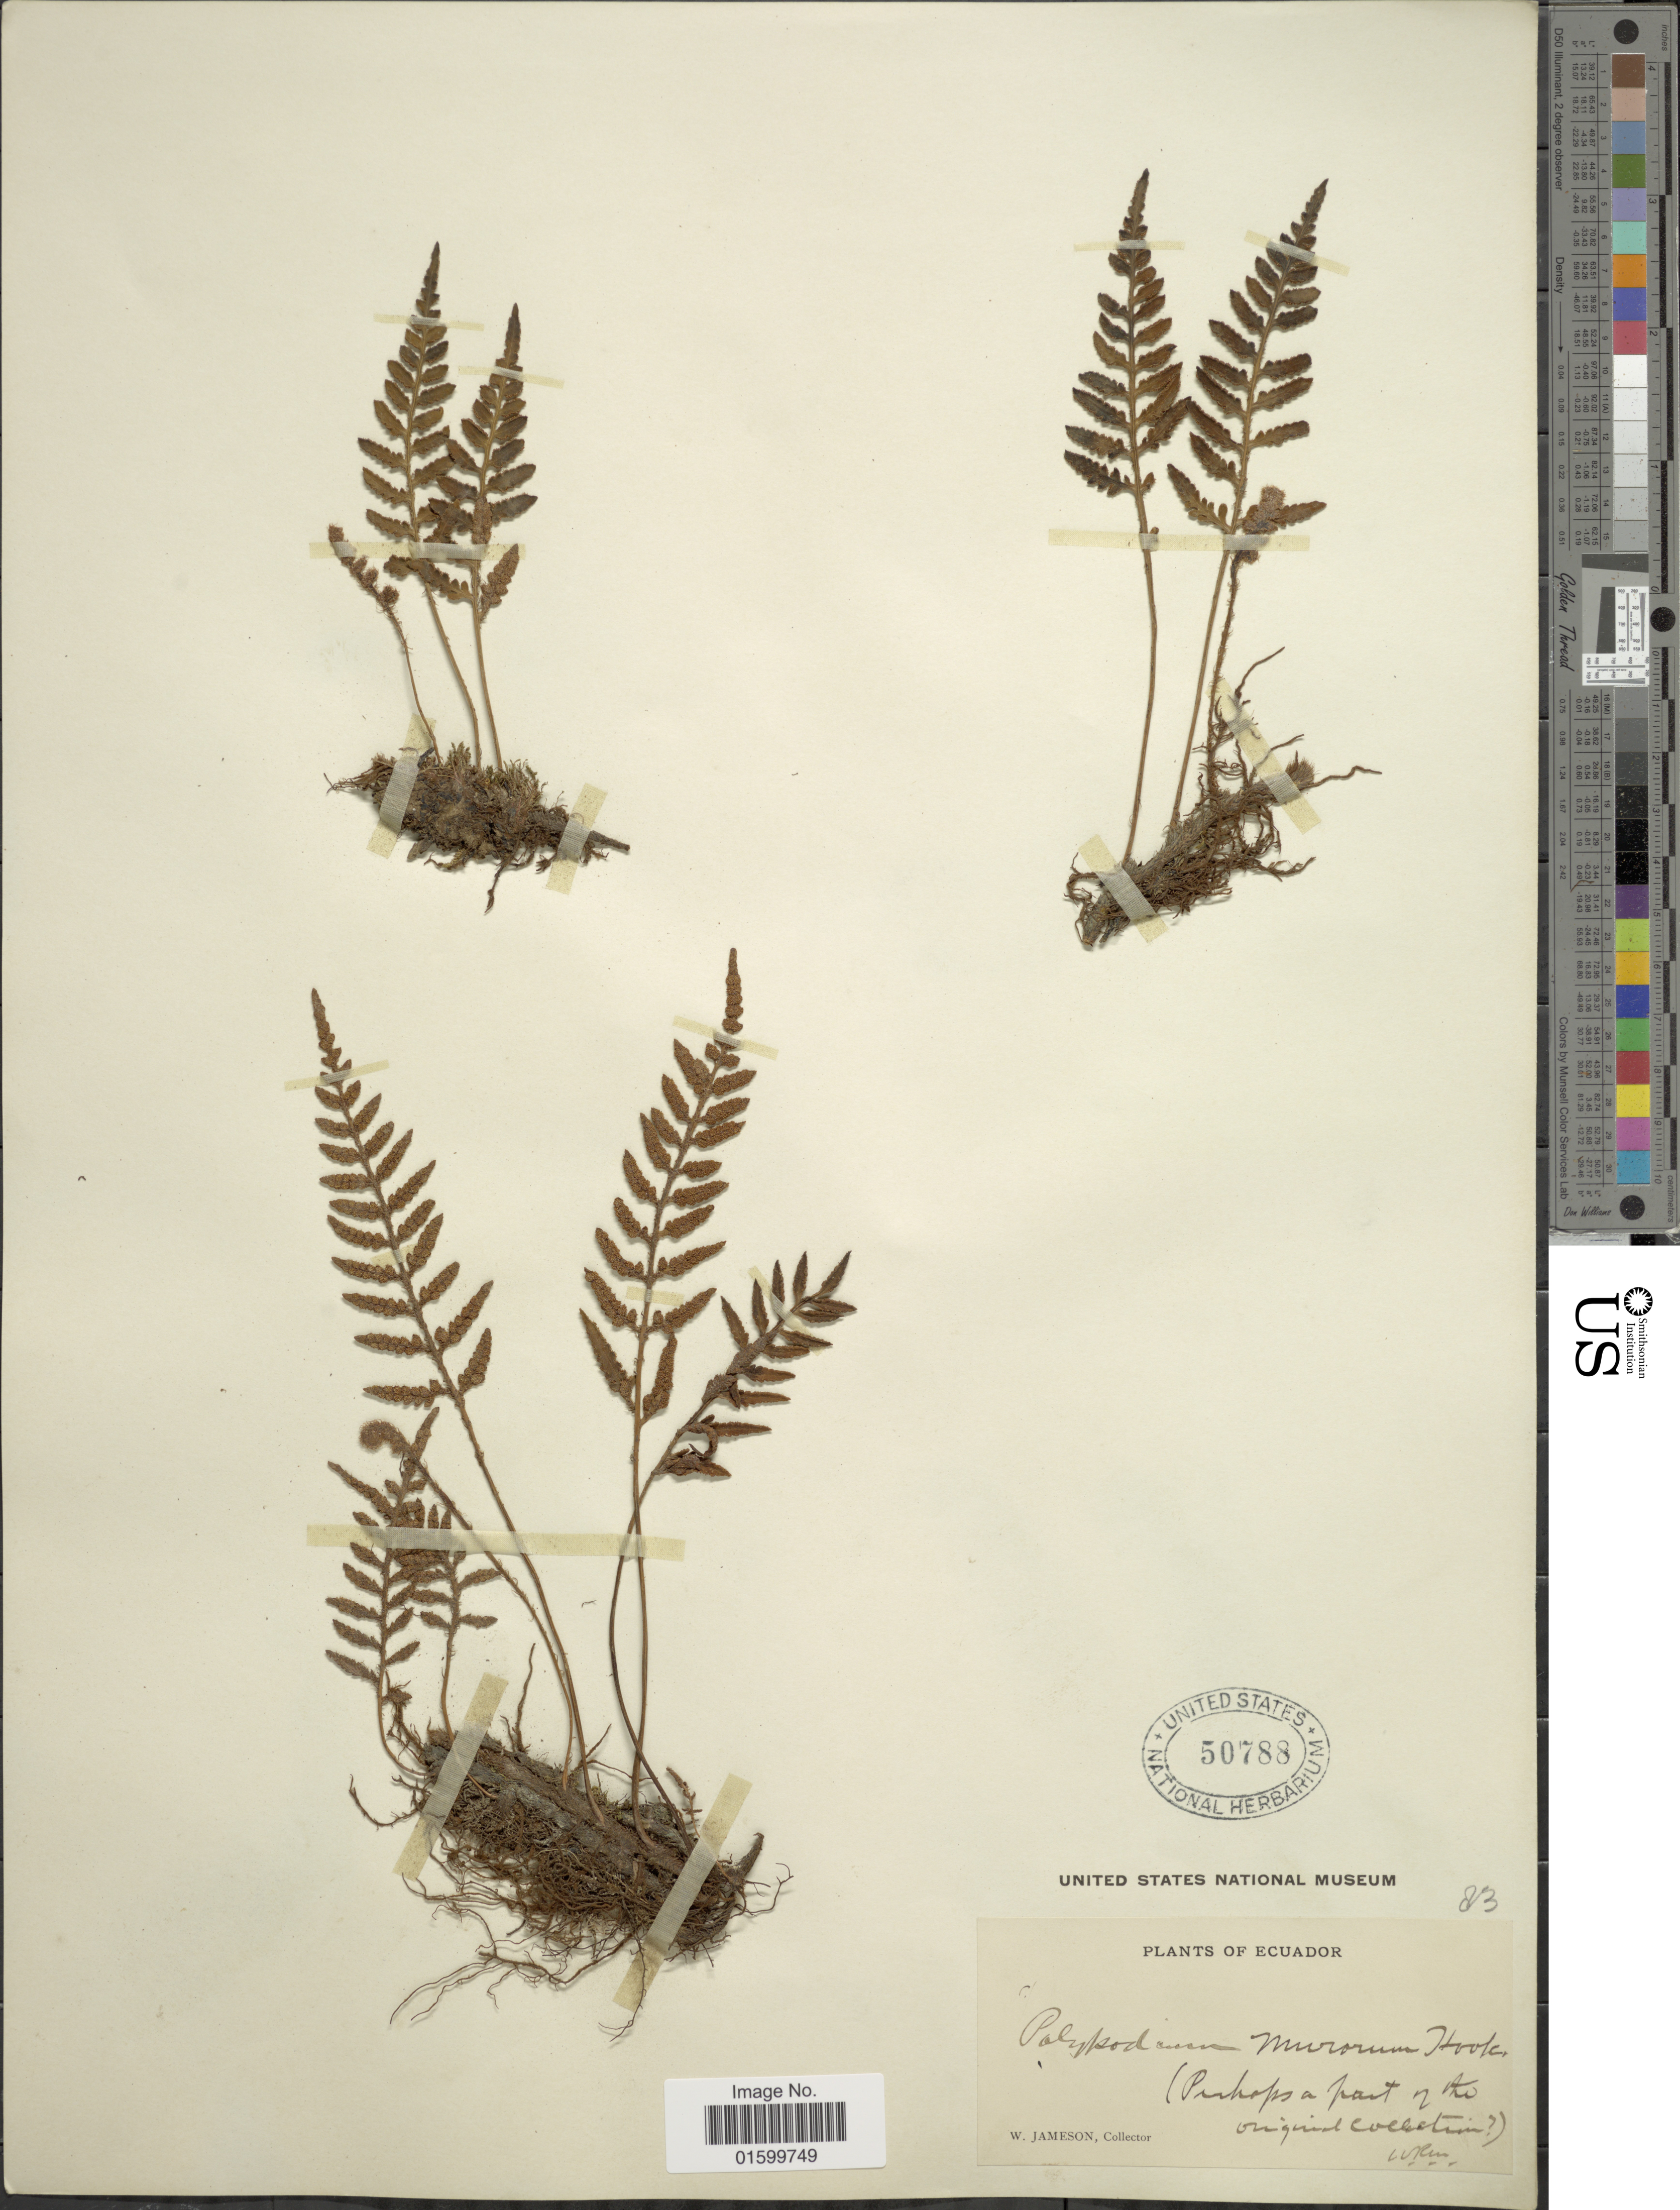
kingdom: Plantae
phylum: Tracheophyta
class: Polypodiopsida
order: Polypodiales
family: Polypodiaceae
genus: Pleopeltis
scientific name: Pleopeltis murorum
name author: (Hook.) A.R. Sm. & Tejero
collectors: W. Jameson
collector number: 83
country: Ecuador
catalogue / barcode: US 50788